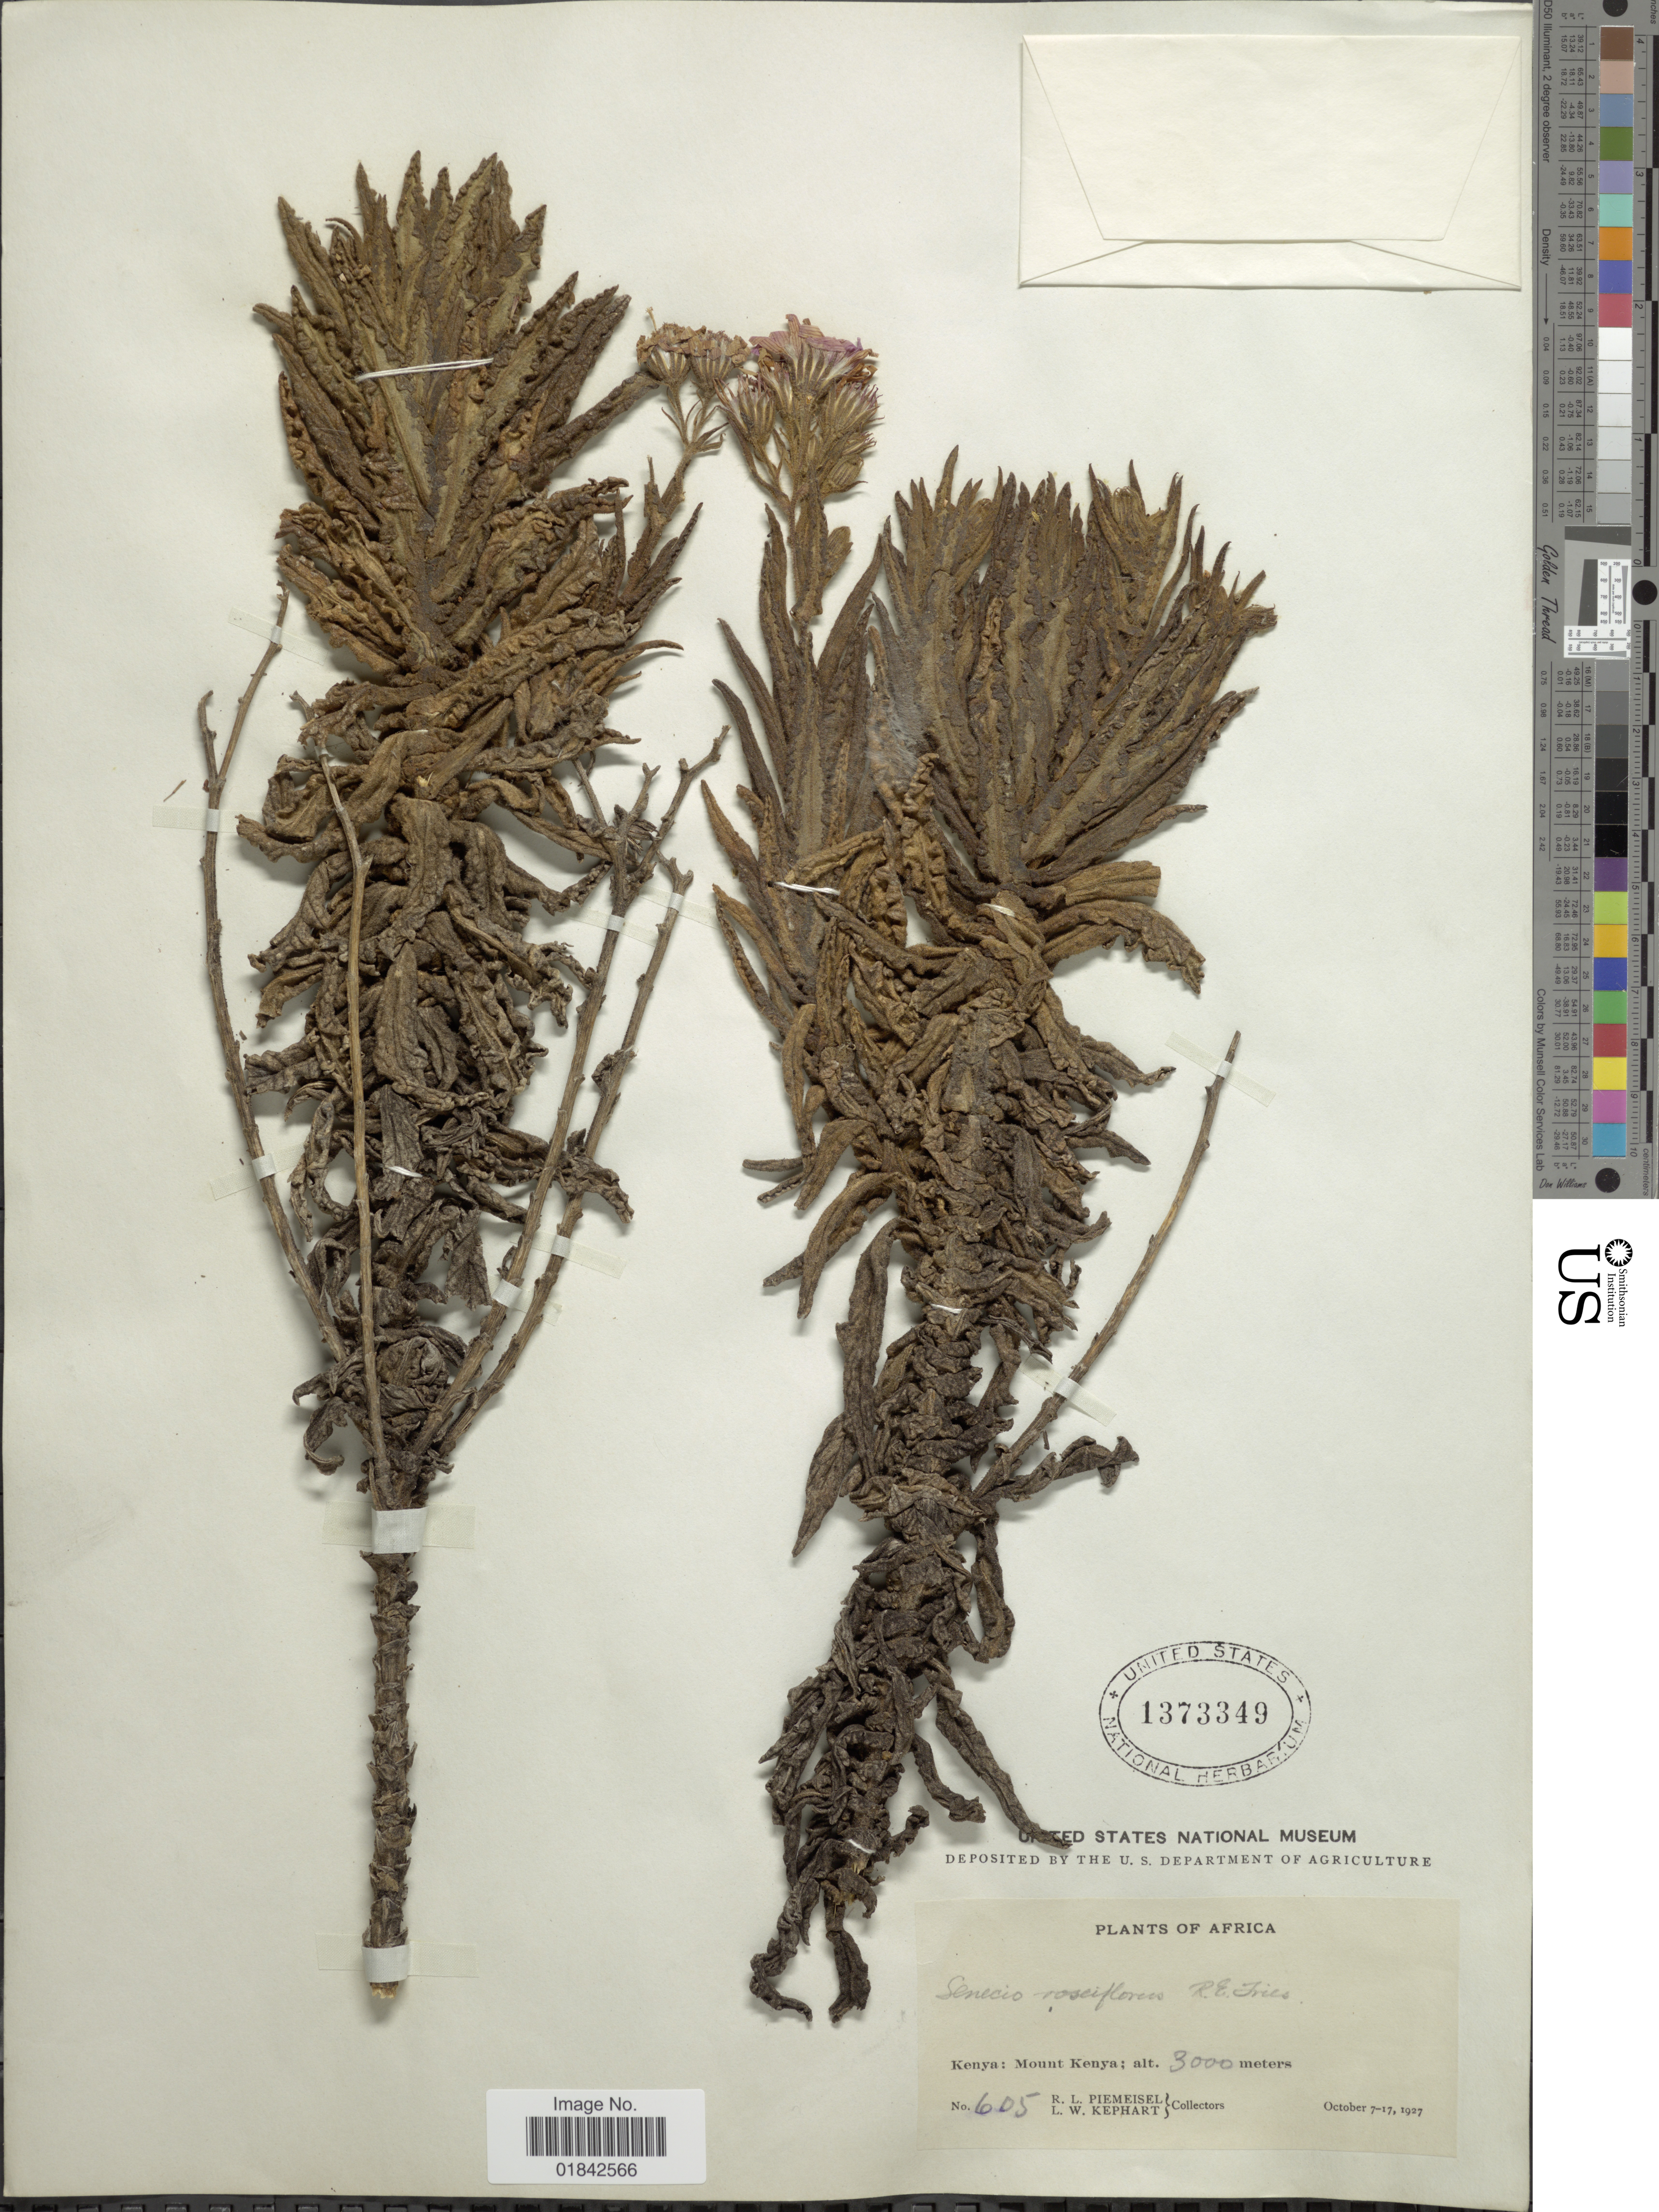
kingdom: Plantae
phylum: Tracheophyta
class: Magnoliopsida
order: Asterales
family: Asteraceae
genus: Senecio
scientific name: Senecio roseiflorus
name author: R.E. Fr.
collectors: R. L. Piemeisel & L. W. Kephart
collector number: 605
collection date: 1927-10-07/1927-10-17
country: Kenya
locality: Mount Kenya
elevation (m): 3000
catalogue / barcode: US 1373349